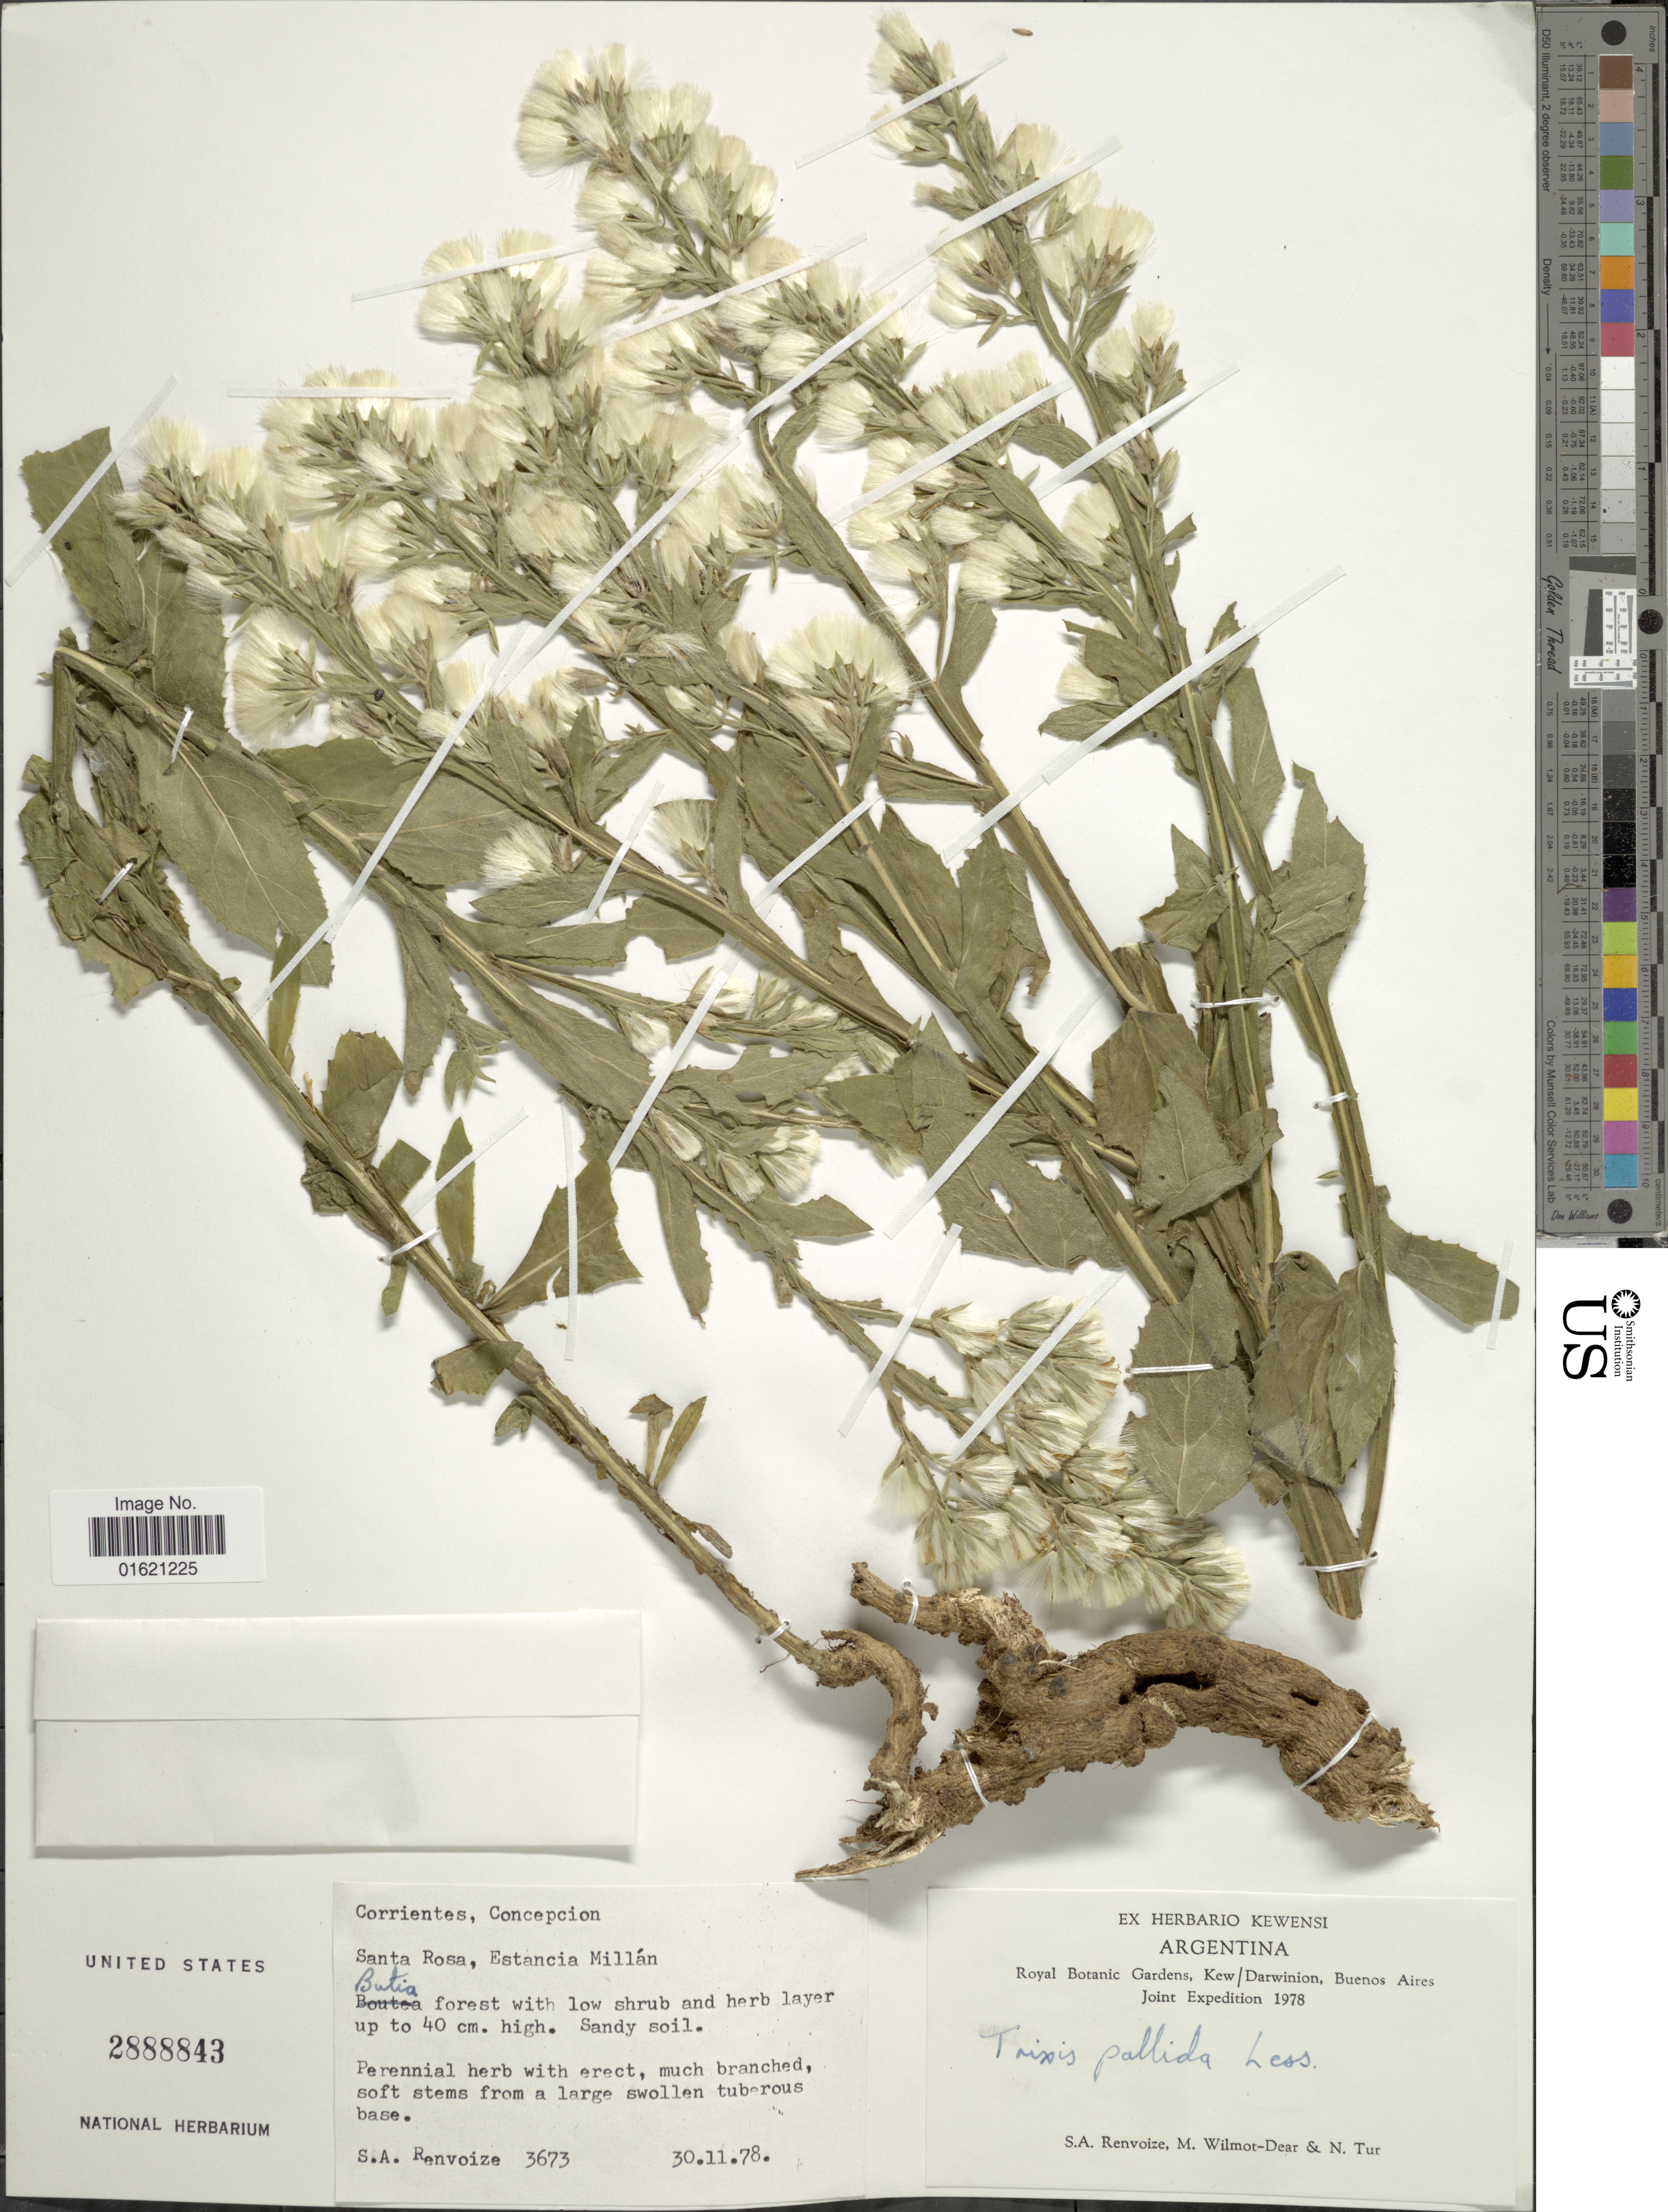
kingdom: Plantae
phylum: Tracheophyta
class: Magnoliopsida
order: Asterales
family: Asteraceae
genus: Trixis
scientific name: Trixis pallida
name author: Less.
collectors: S. A. Renvoize, M. Wilmot-Dear & N. Tur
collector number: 3673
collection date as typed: Transcribed d/m/y: 30/11/78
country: Argentina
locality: Sant Roas, Estancia Millan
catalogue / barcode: US 2888843